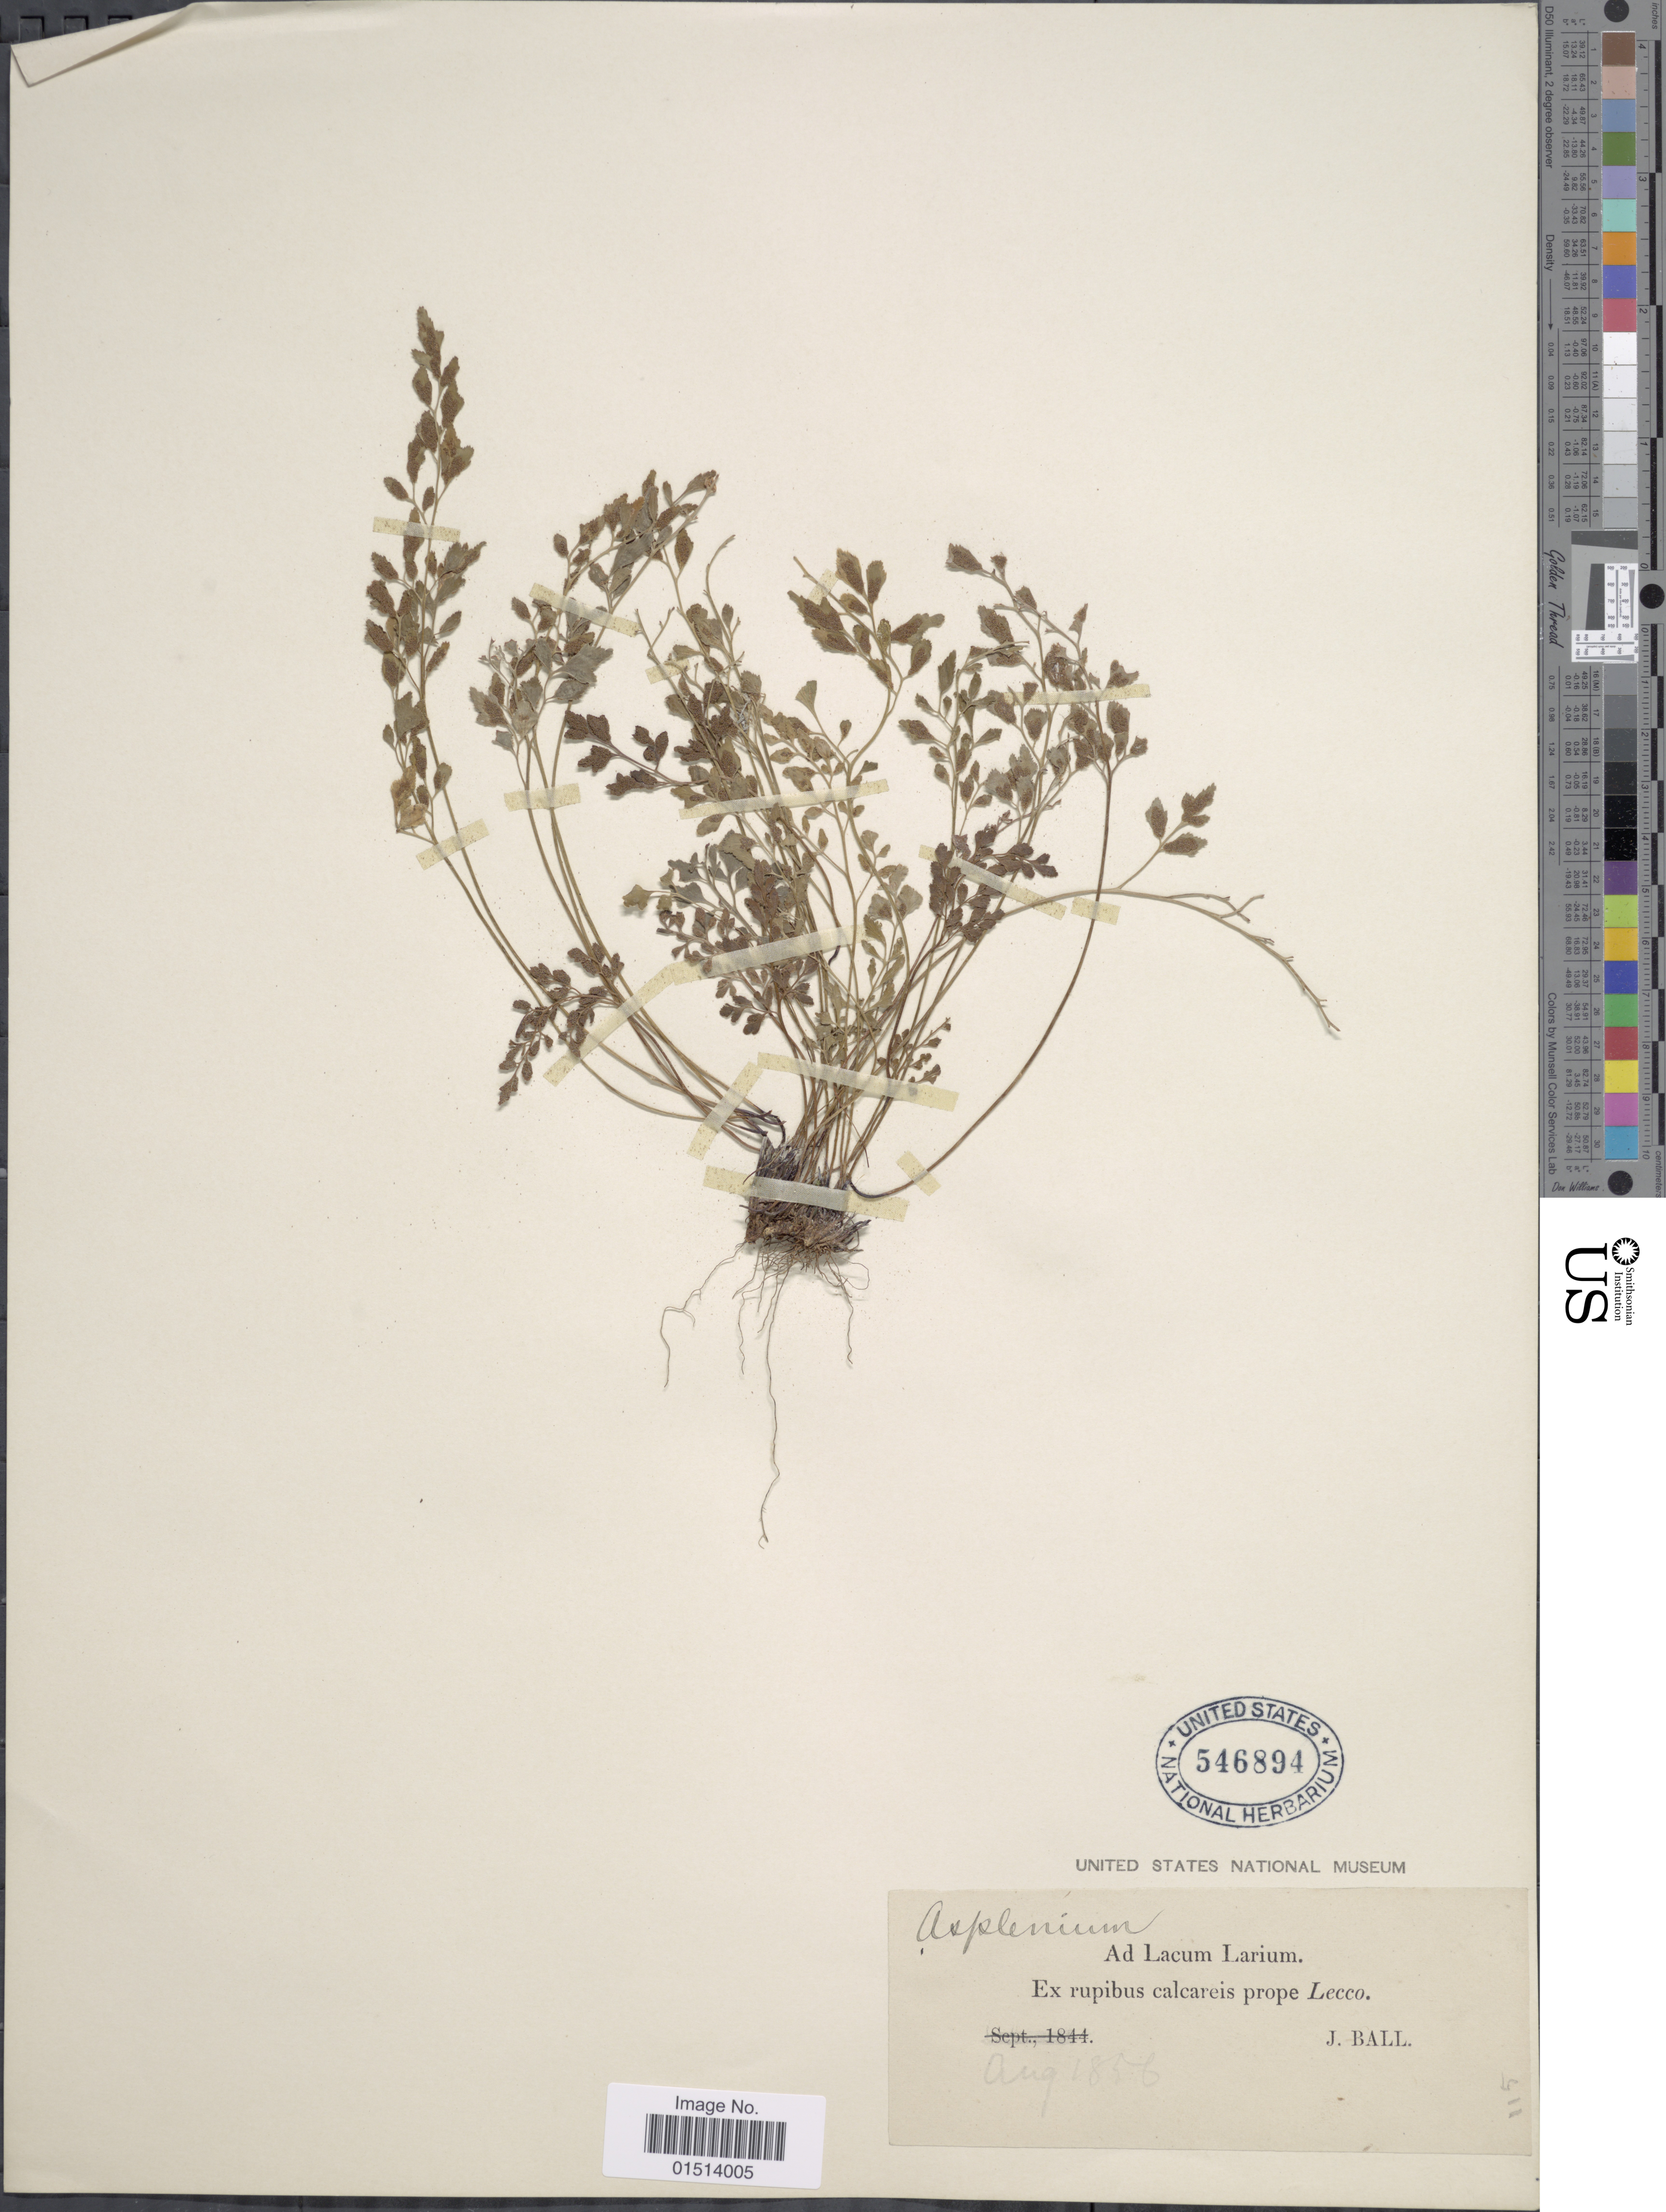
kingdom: Plantae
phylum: Tracheophyta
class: Polypodiopsida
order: Polypodiales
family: Aspleniaceae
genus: Asplenium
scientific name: Asplenium ruta-muraria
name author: L.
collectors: J. Ball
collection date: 1856-08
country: Italy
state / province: Lombardy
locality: Ad Lacum Larium, prope Lecco.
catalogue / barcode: US 546894